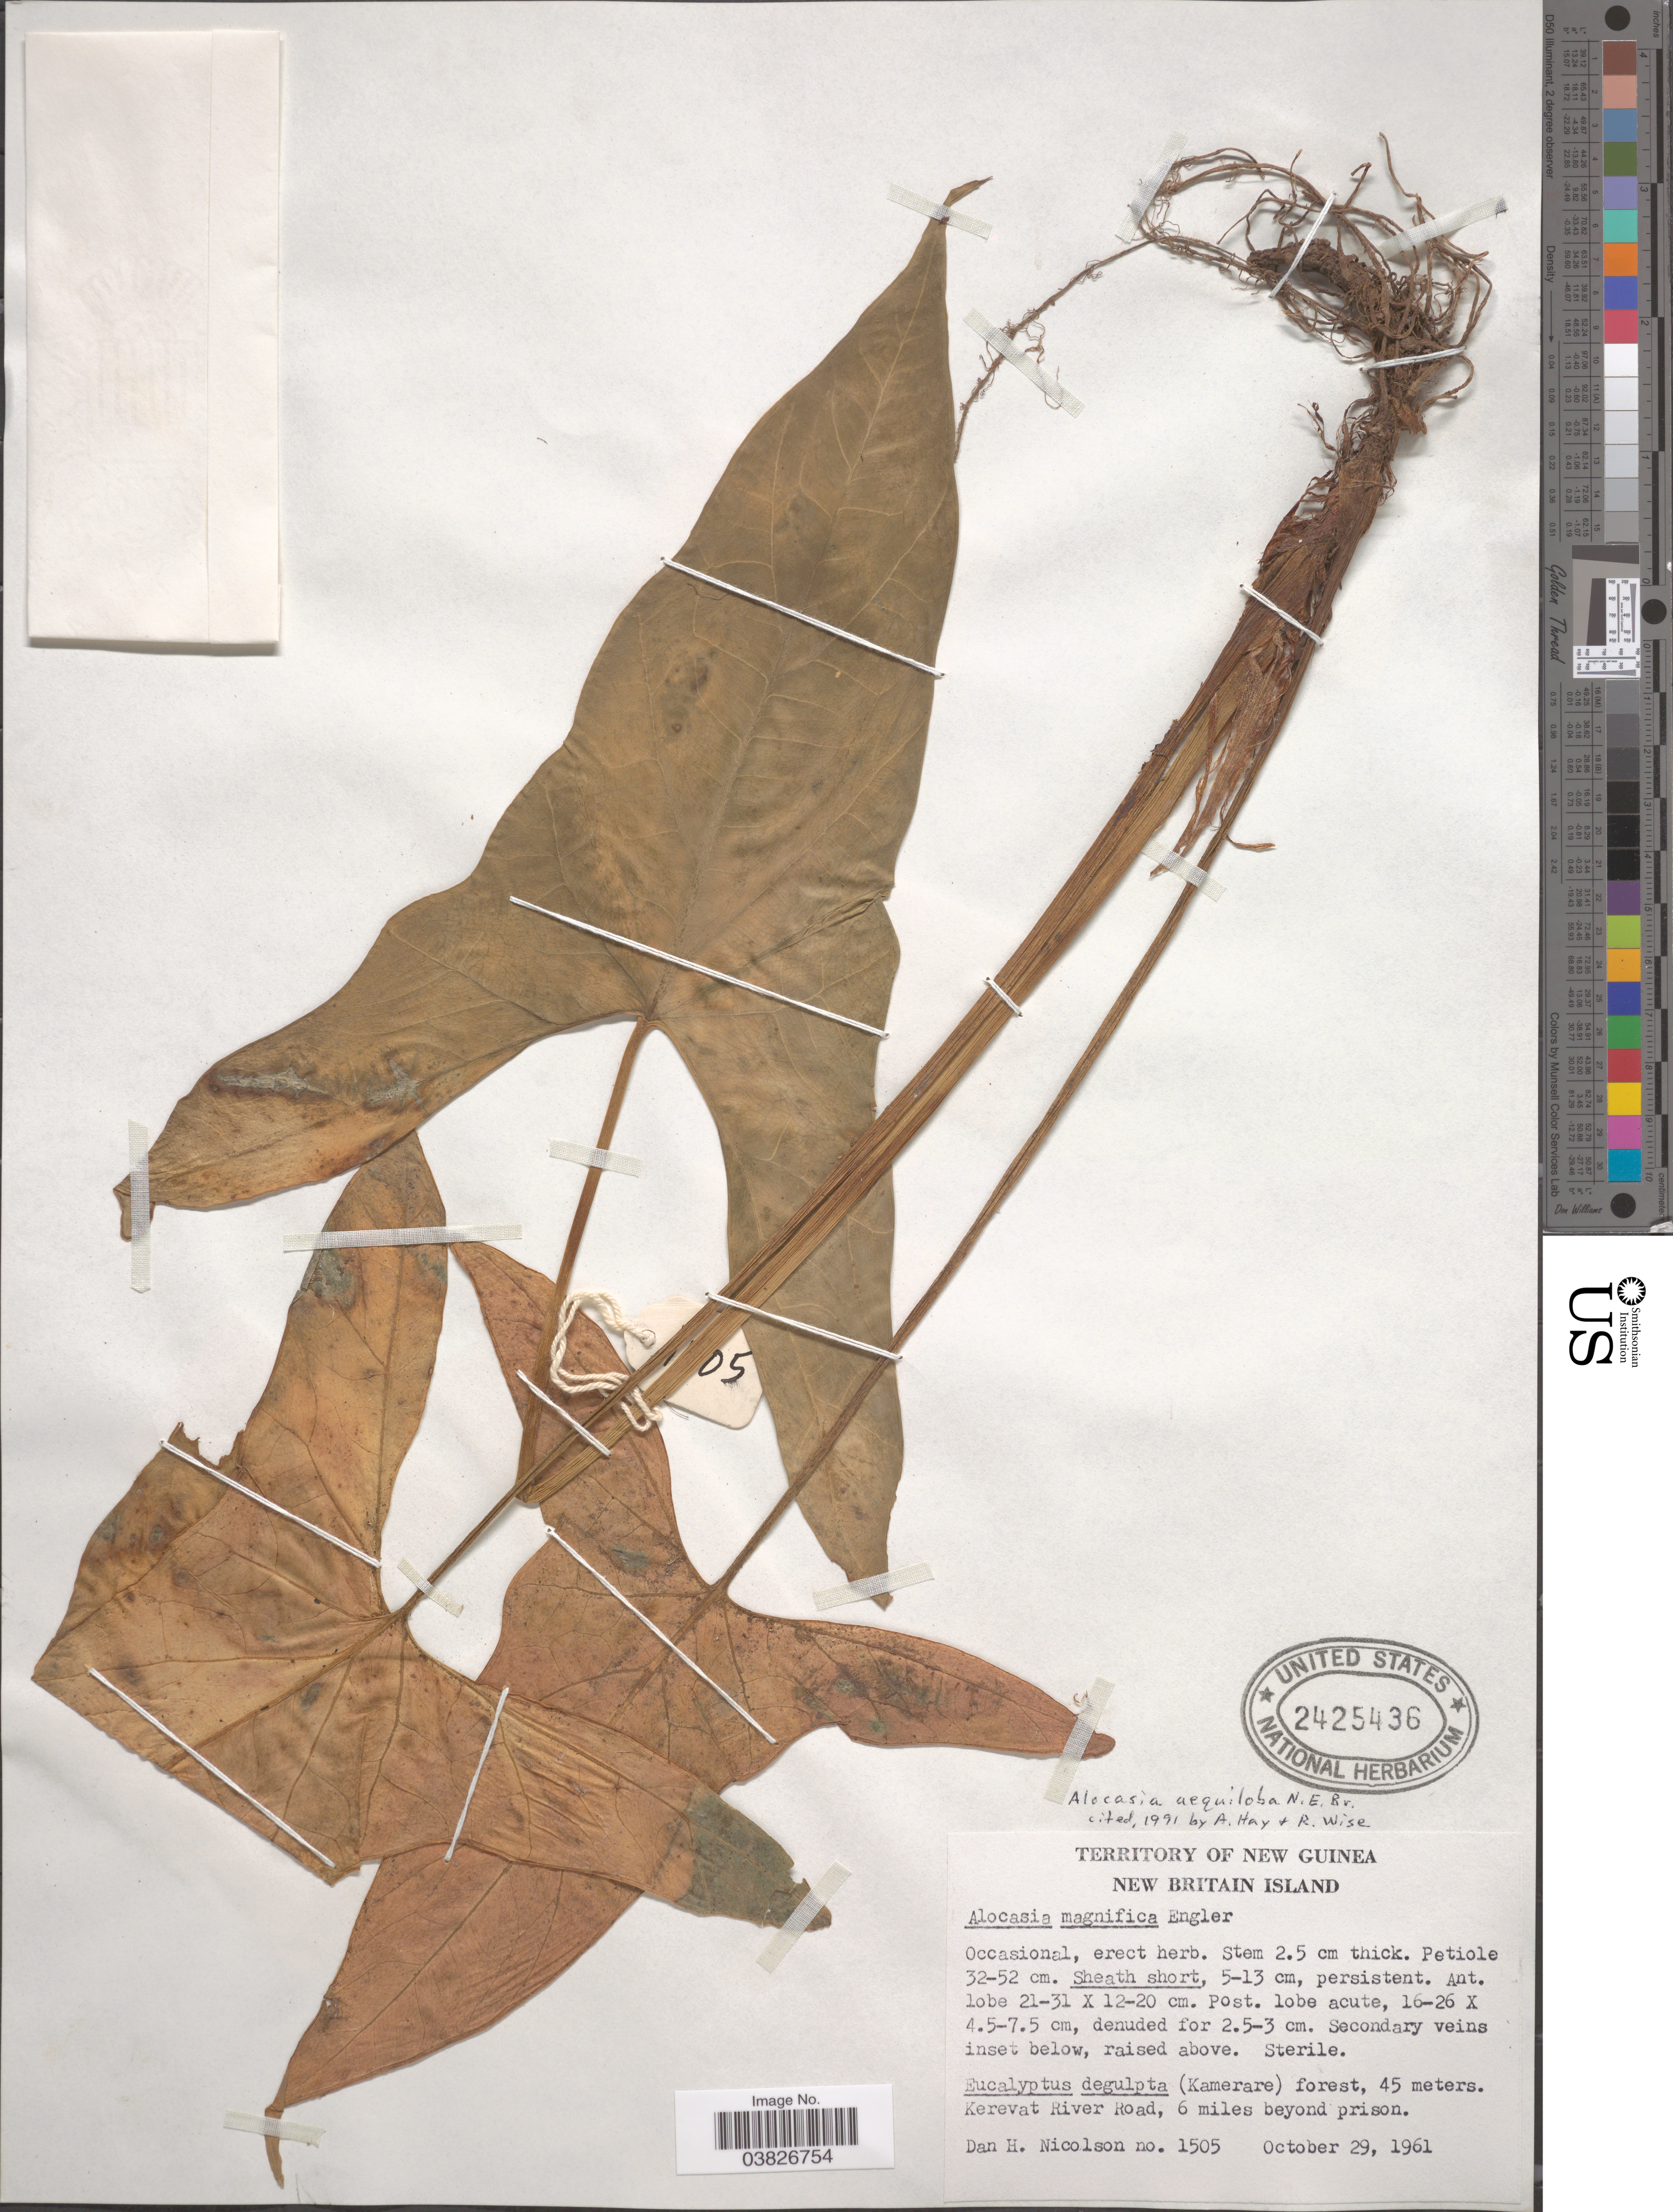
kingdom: Plantae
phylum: Tracheophyta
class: Liliopsida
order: Alismatales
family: Araceae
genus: Alocasia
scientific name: Alocasia aequiloba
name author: N.E. Br.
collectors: D. H. Nicolson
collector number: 1505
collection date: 1961-10-29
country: Papua New Guinea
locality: Territory of New Guinea. New Britain Island. Kerevat River Road, 6 miles beyond prison.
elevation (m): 45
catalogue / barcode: US 2425436